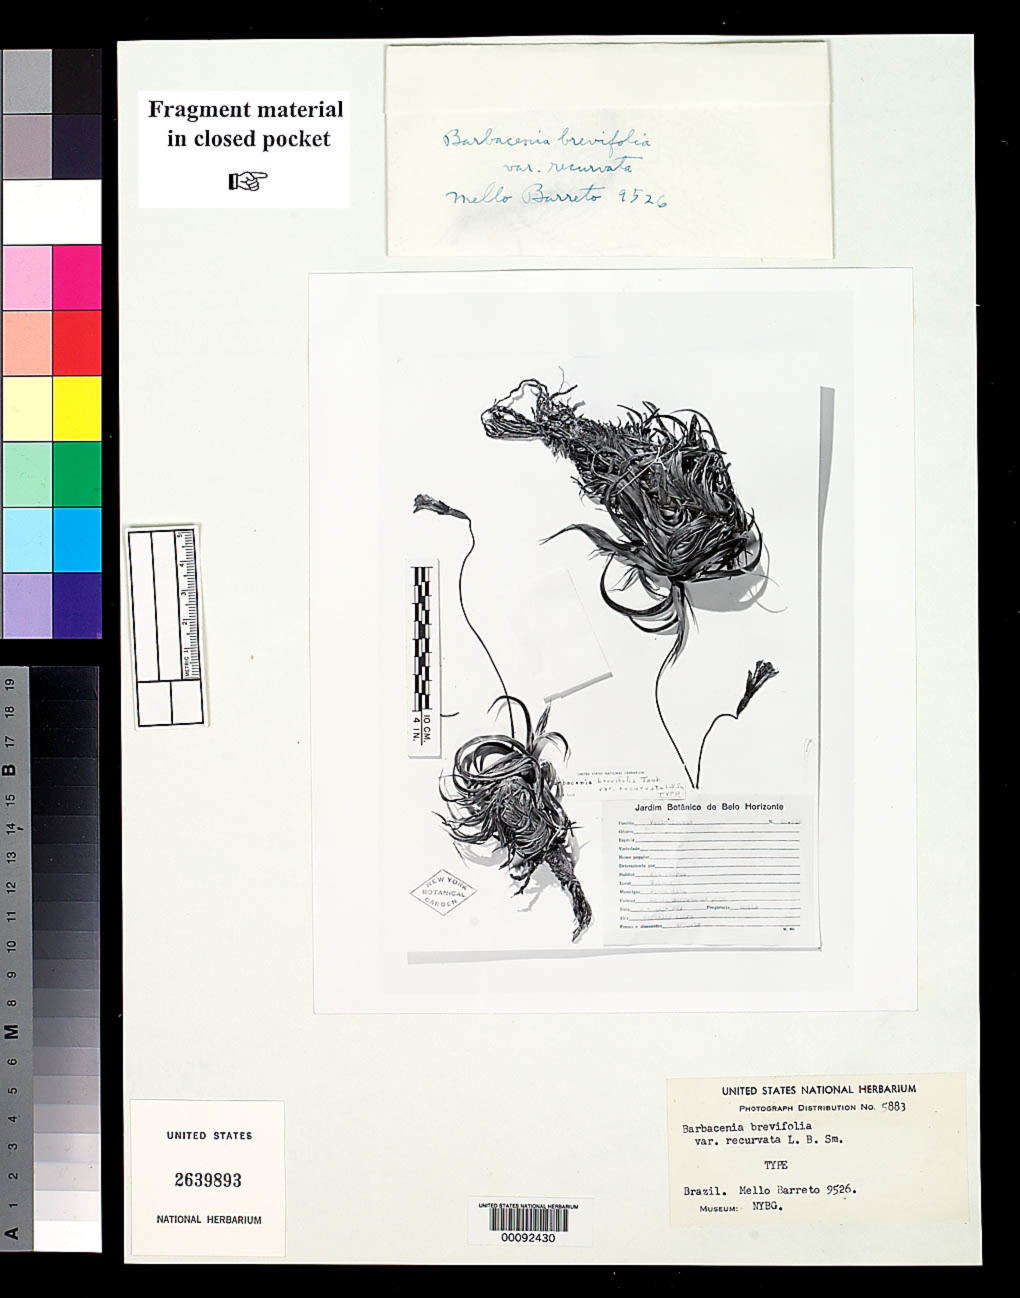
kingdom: Plantae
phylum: Tracheophyta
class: Liliopsida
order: Pandanales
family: Velloziaceae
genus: Barbacenia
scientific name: Barbacenia brevifolia var. recurvata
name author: L.B. Sm.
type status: Isotype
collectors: H. L. Mello-Barreto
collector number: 9526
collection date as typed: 05 Nov 1937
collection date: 1937-11-05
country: Brazil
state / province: Minas Gerais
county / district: Diamantina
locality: Guinda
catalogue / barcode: US 2639893